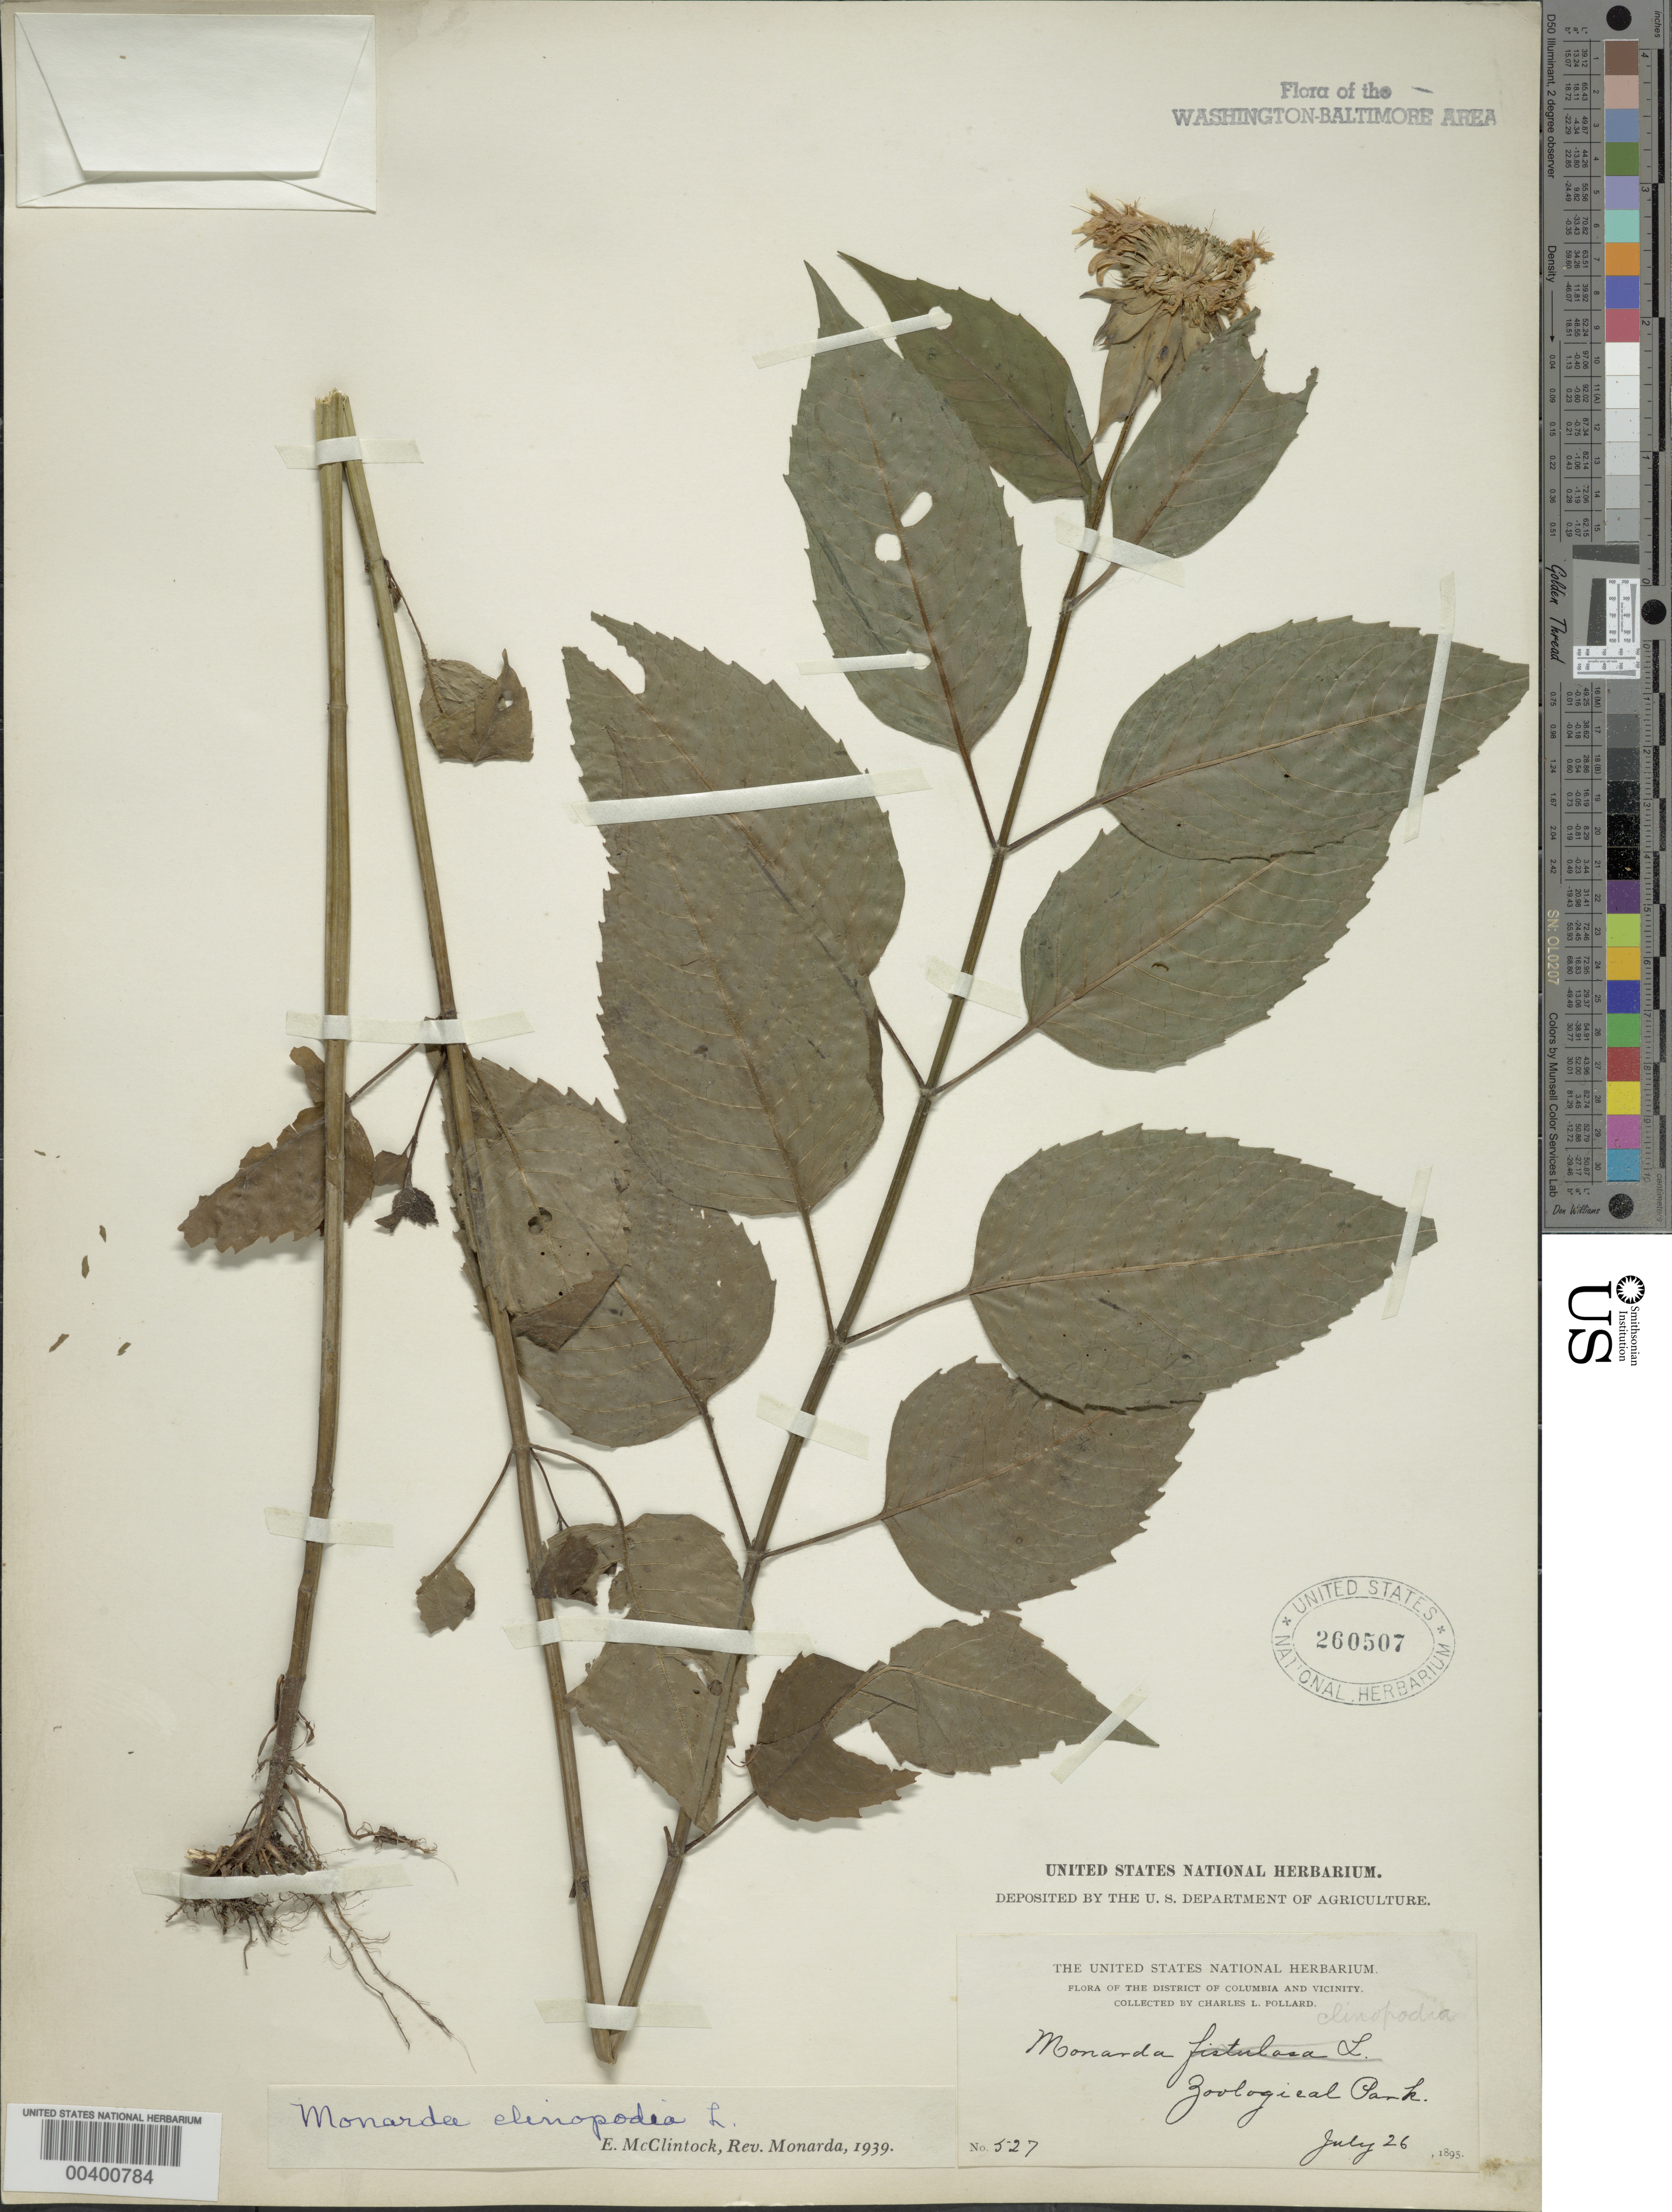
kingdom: Plantae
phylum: Tracheophyta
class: Magnoliopsida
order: Lamiales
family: Lamiaceae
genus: Monarda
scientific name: Monarda clinopodia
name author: L.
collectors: C. L. Pollard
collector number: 527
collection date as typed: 26 Jul 1895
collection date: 1895-07-26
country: United States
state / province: District of Columbia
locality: Zoological Park Rock Creek Park and vicinity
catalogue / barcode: US 260507